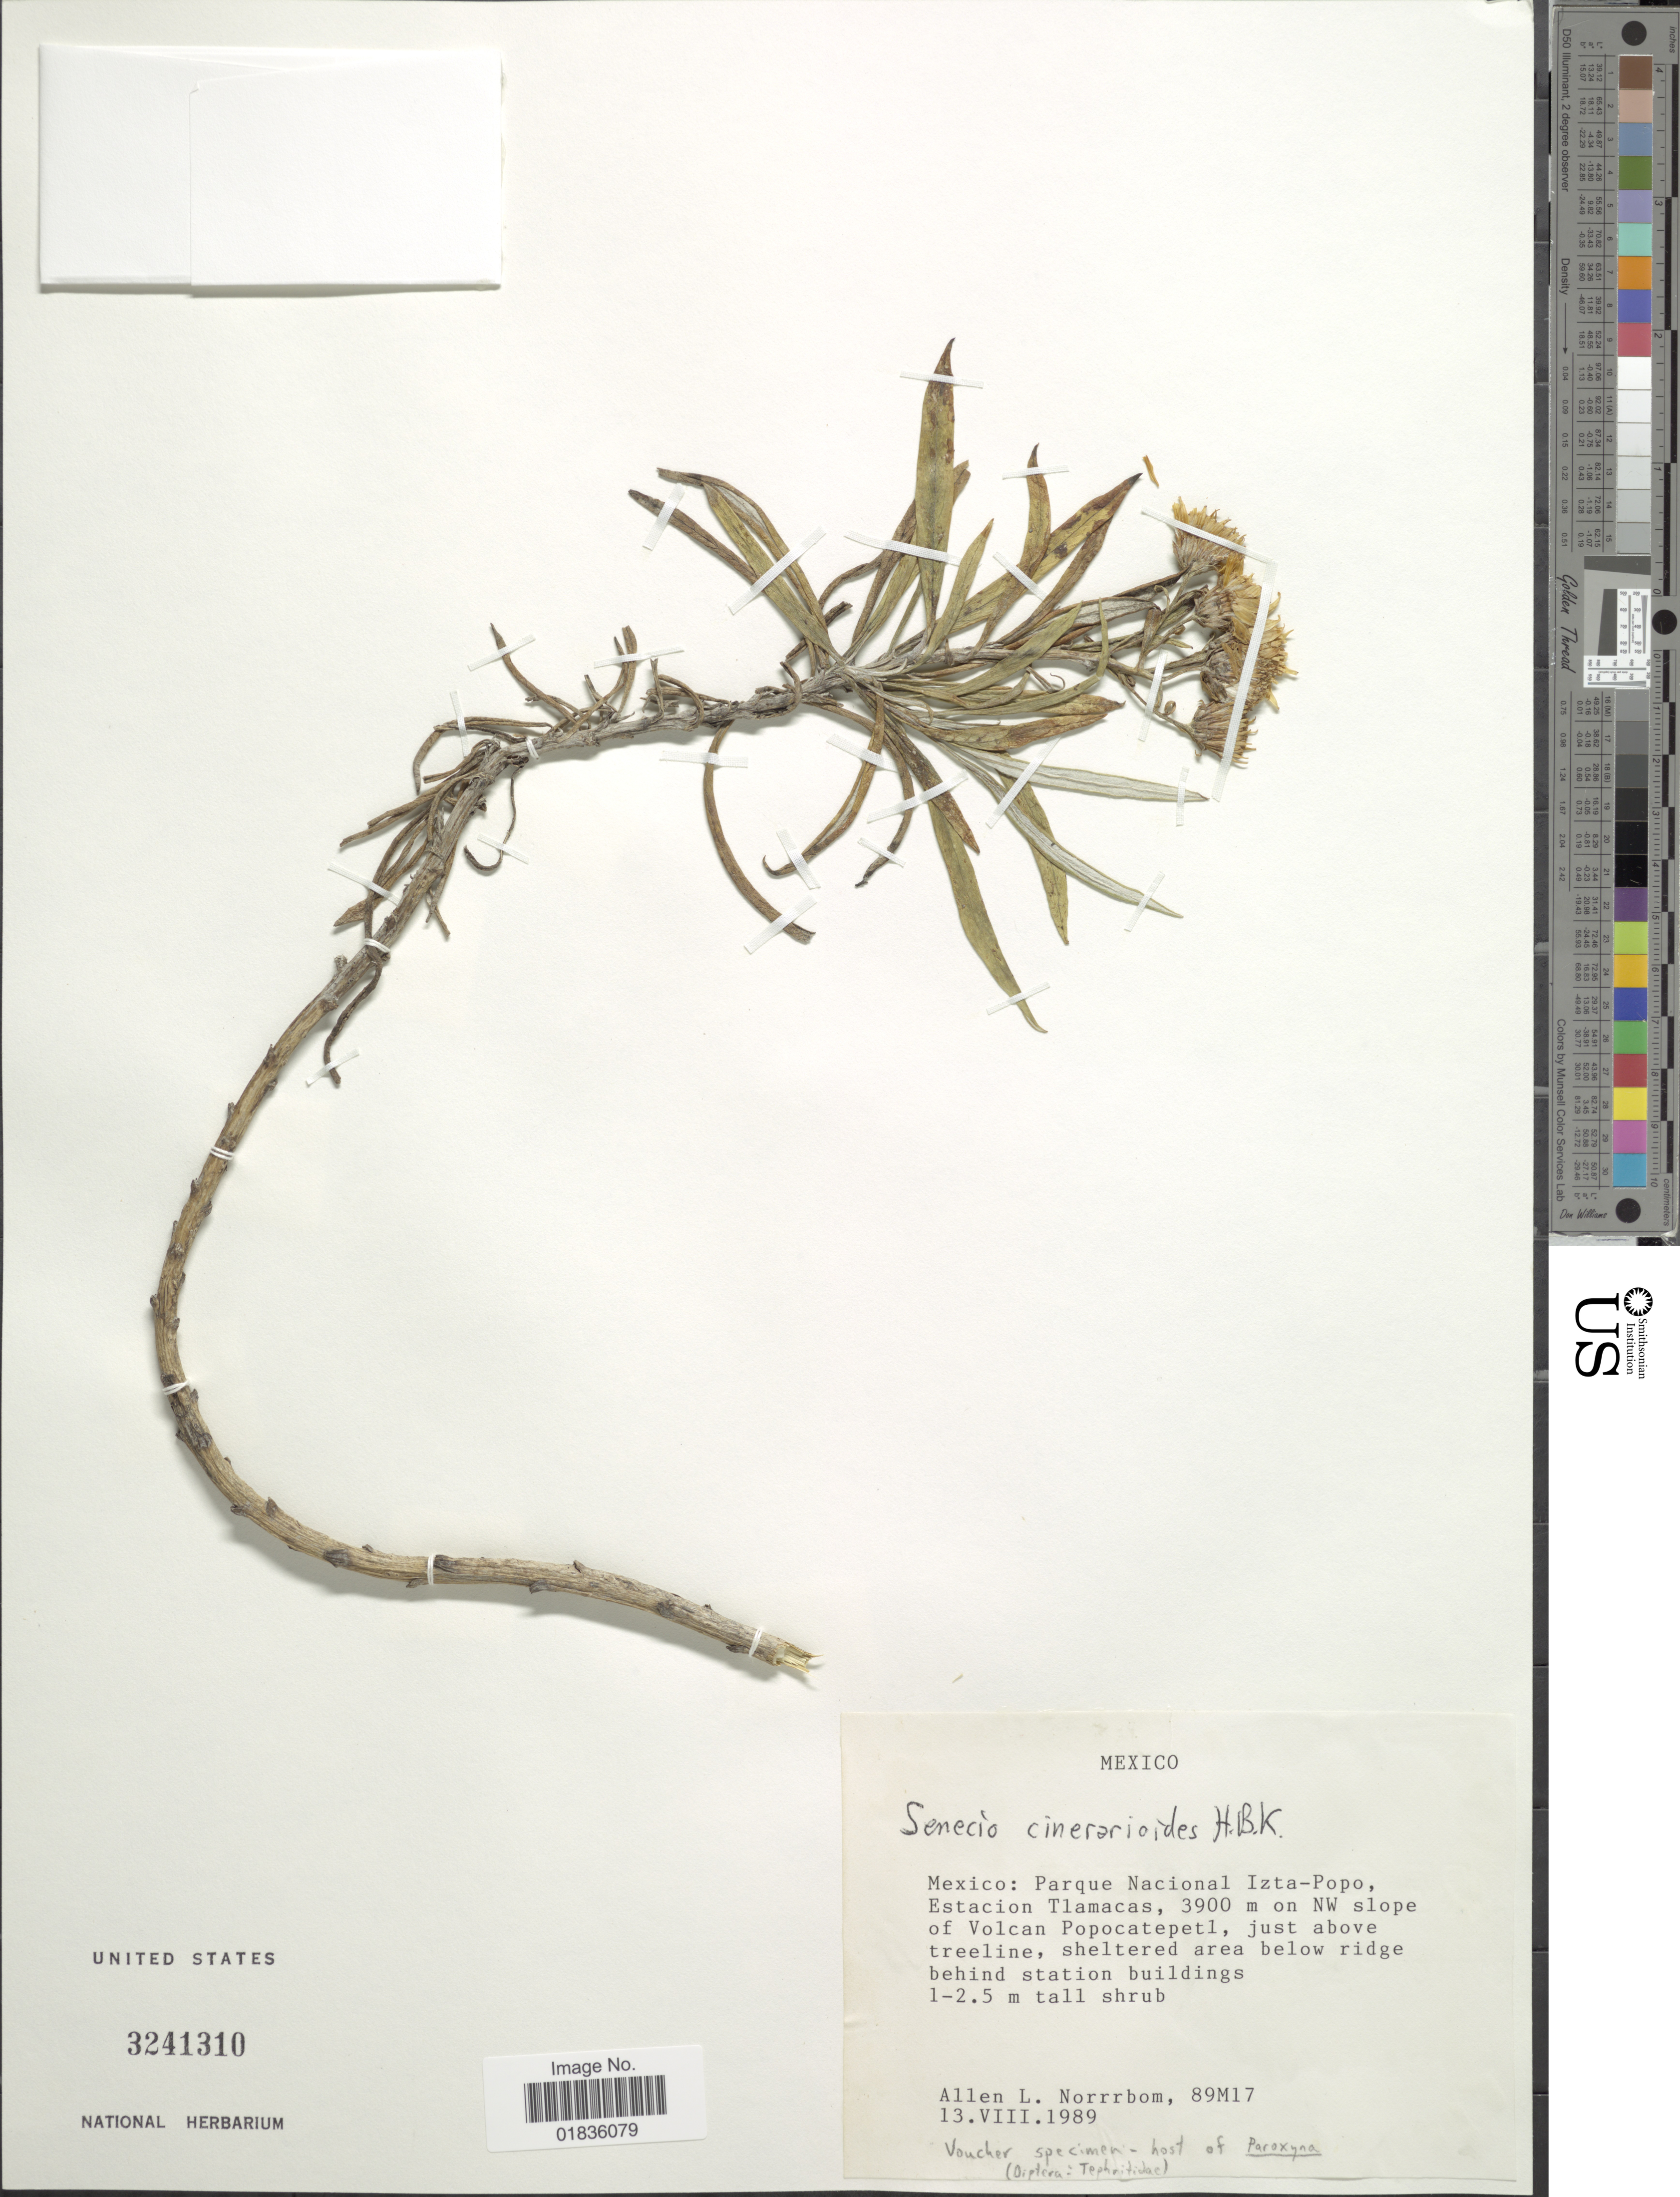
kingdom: Plantae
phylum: Tracheophyta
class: Magnoliopsida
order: Asterales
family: Asteraceae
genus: Senecio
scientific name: Senecio cinerarioides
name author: Kunth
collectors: A. L. Norrbom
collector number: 89M17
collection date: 1989-08-13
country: Mexico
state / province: México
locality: Parque Nacional Izta-Popo, Estacion Tlamacas, on NW slope of Volcan Popocatapetl, just above treeline, sheltered area below ridge behind station buidling.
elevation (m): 3900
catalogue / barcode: US 3241310